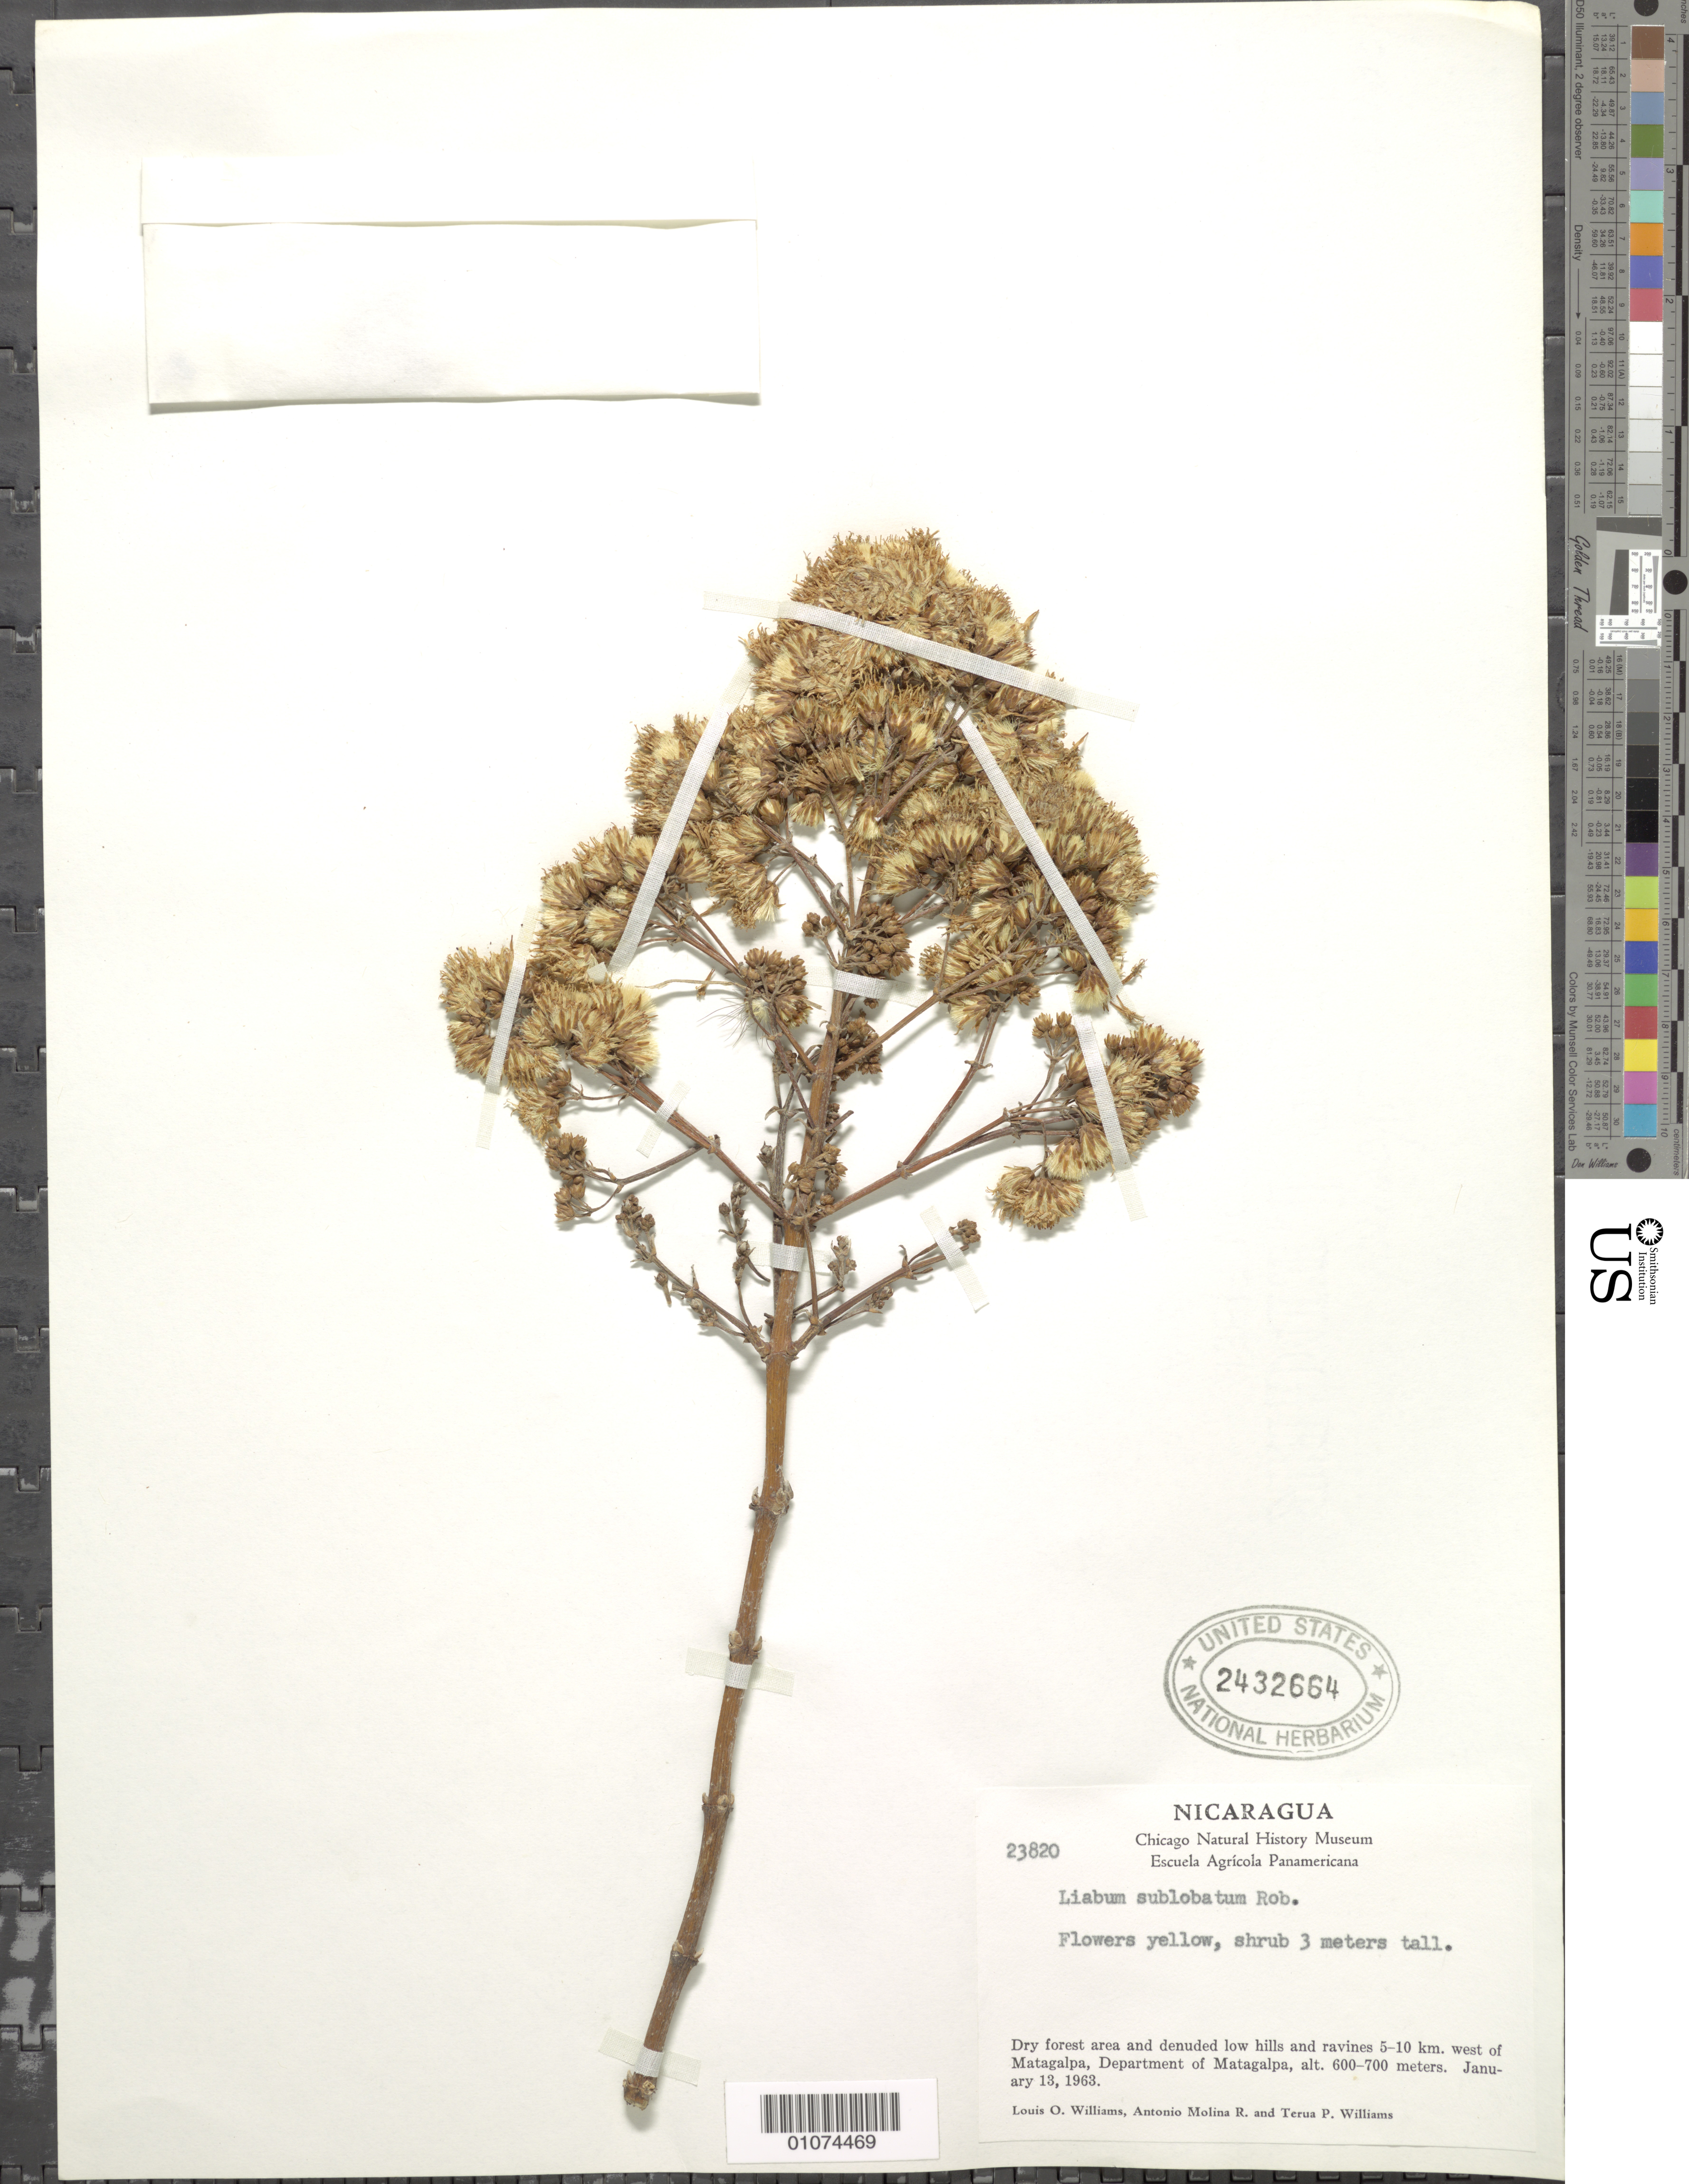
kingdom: Plantae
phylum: Tracheophyta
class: Magnoliopsida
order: Asterales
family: Asteraceae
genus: Sinclairia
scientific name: Sinclairia polyantha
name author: (Klatt) Rydb.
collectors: L. O. Williams, A. Molina R. & T. P. Williams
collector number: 23820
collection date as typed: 13 January 1963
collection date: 1963-01-13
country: Nicaragua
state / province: Matagalpa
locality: Matagalpa, 5-10 km W of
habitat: Dry forest area and denuded low hills and ravines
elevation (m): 600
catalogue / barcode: US 2432664